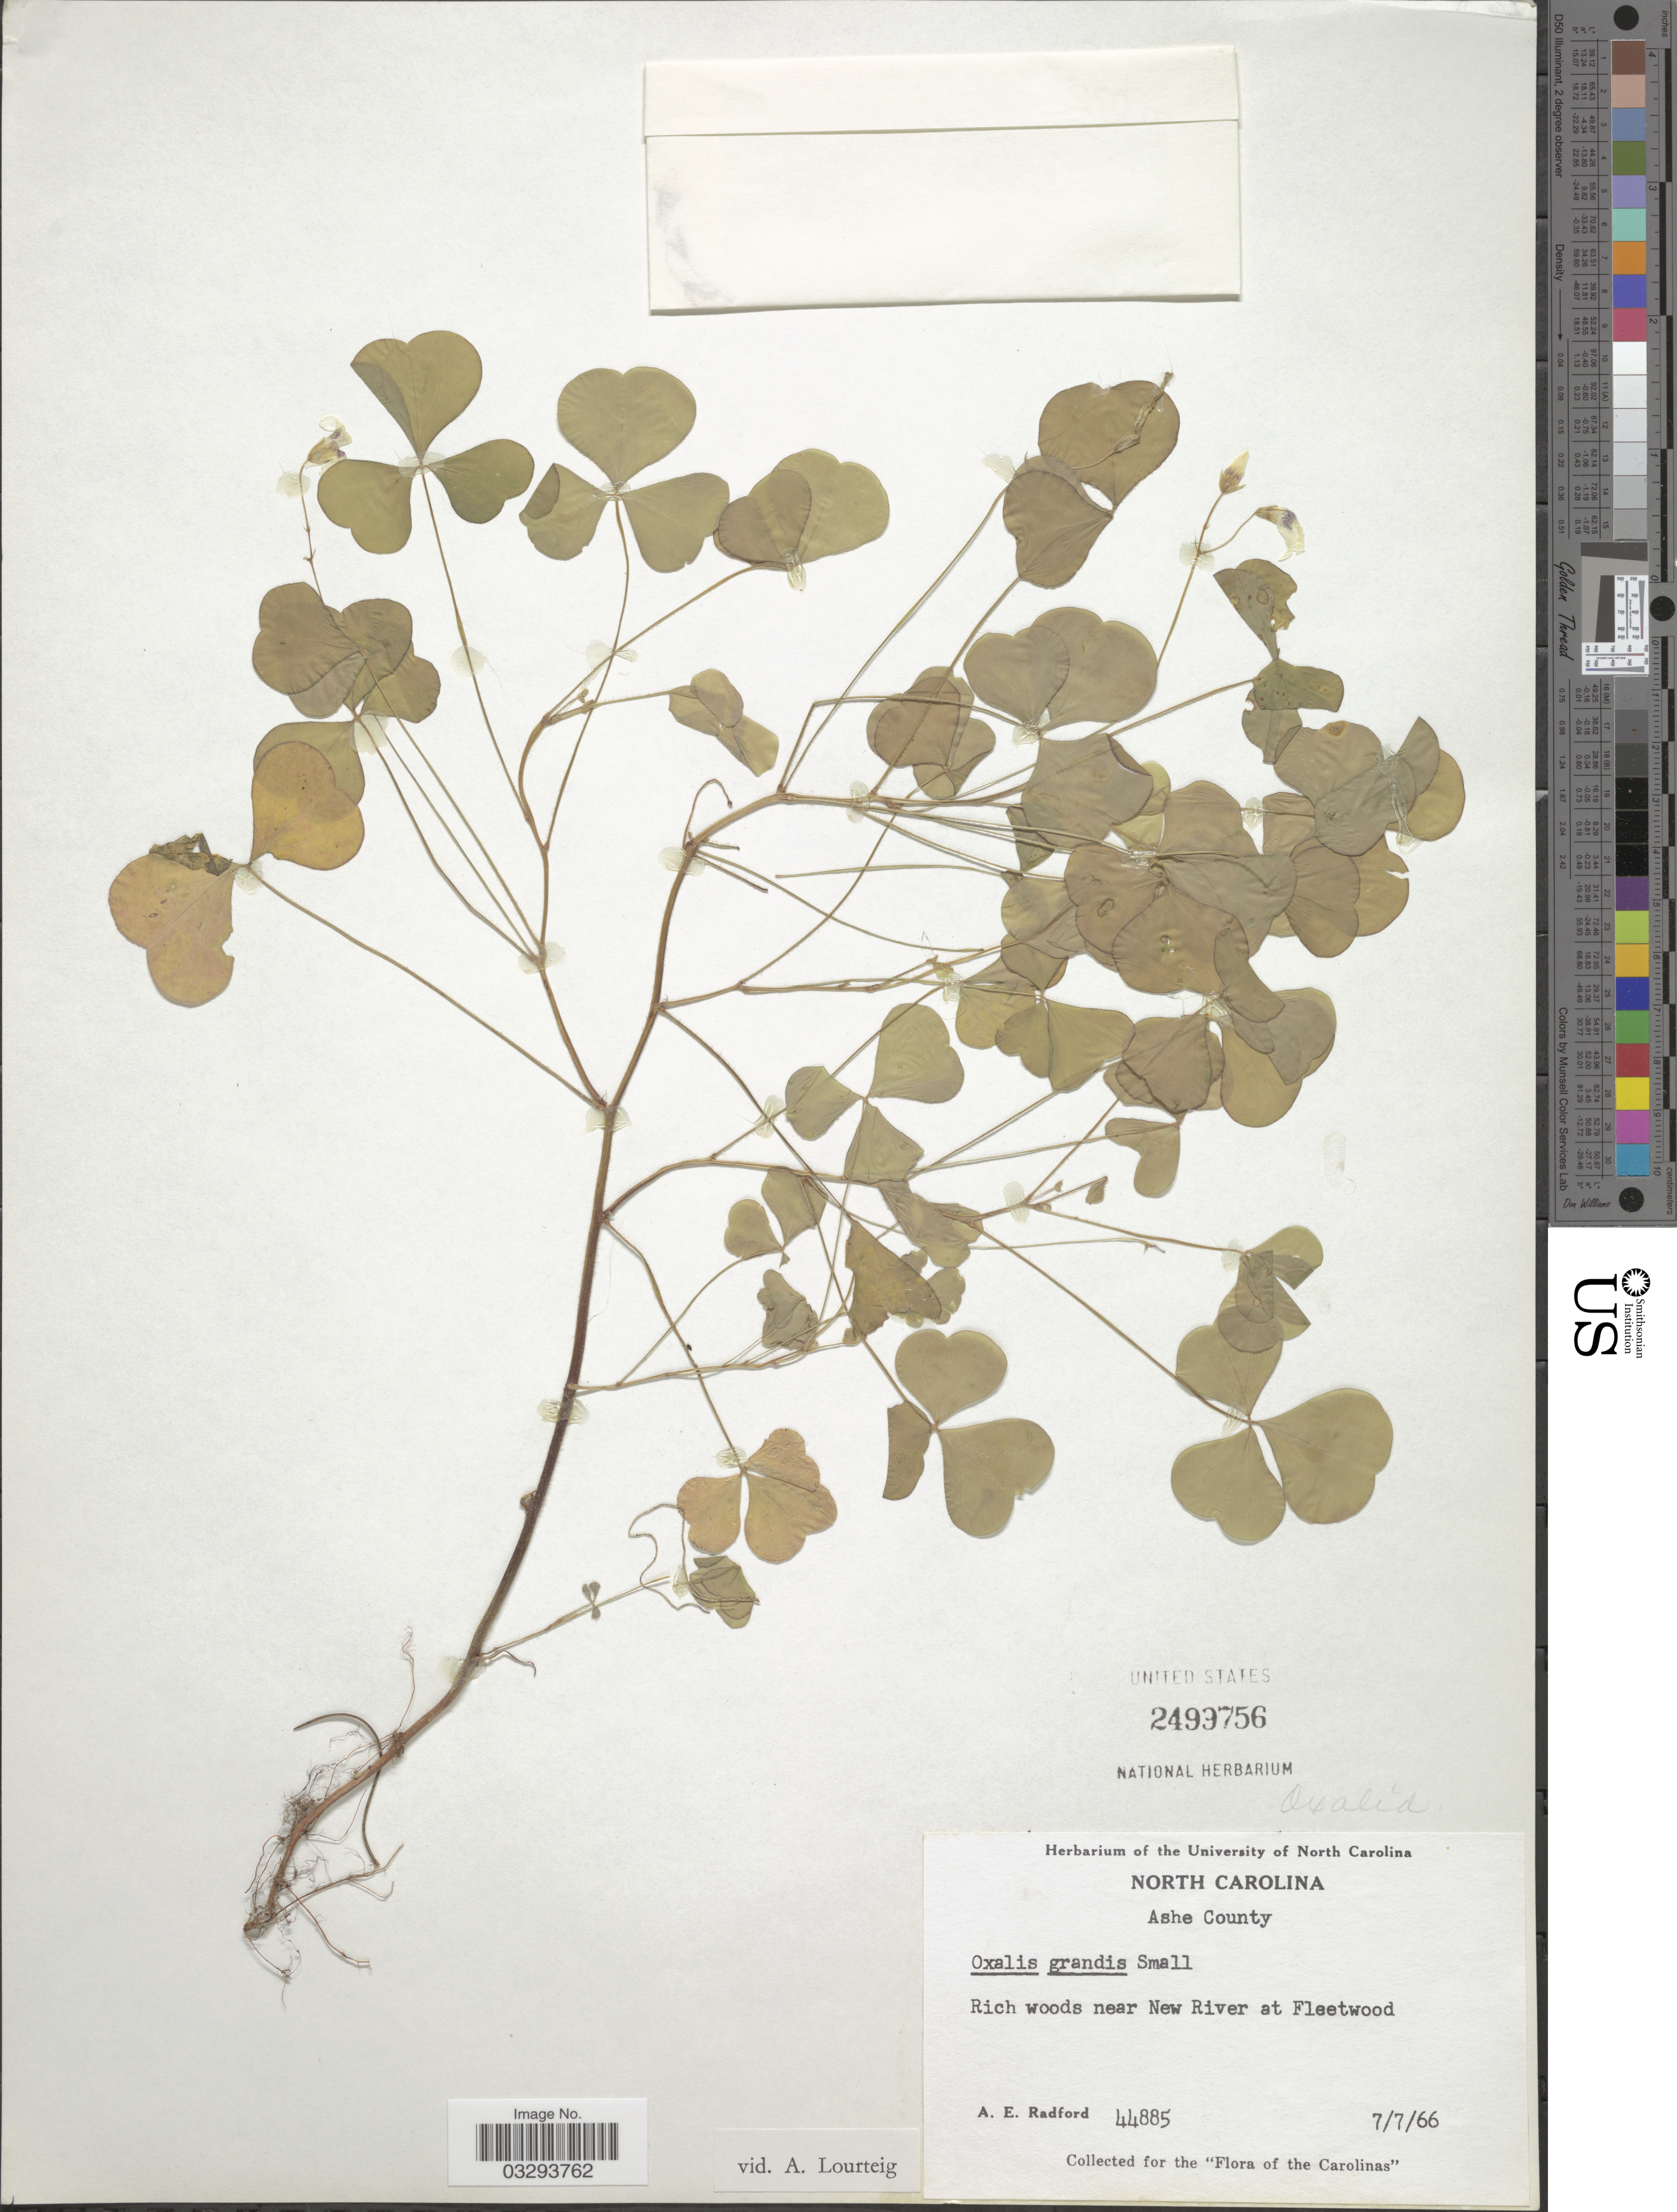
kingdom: Plantae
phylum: Tracheophyta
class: Magnoliopsida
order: Oxalidales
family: Oxalidaceae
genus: Oxalis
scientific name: Oxalis grandis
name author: Small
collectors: A. E. Radford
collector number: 44885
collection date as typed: Transcribed d/m/y: 7/7/66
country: United States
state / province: North Carolina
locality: Ashe County. Rich woods near River at Fleetwood.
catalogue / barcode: US 2499756